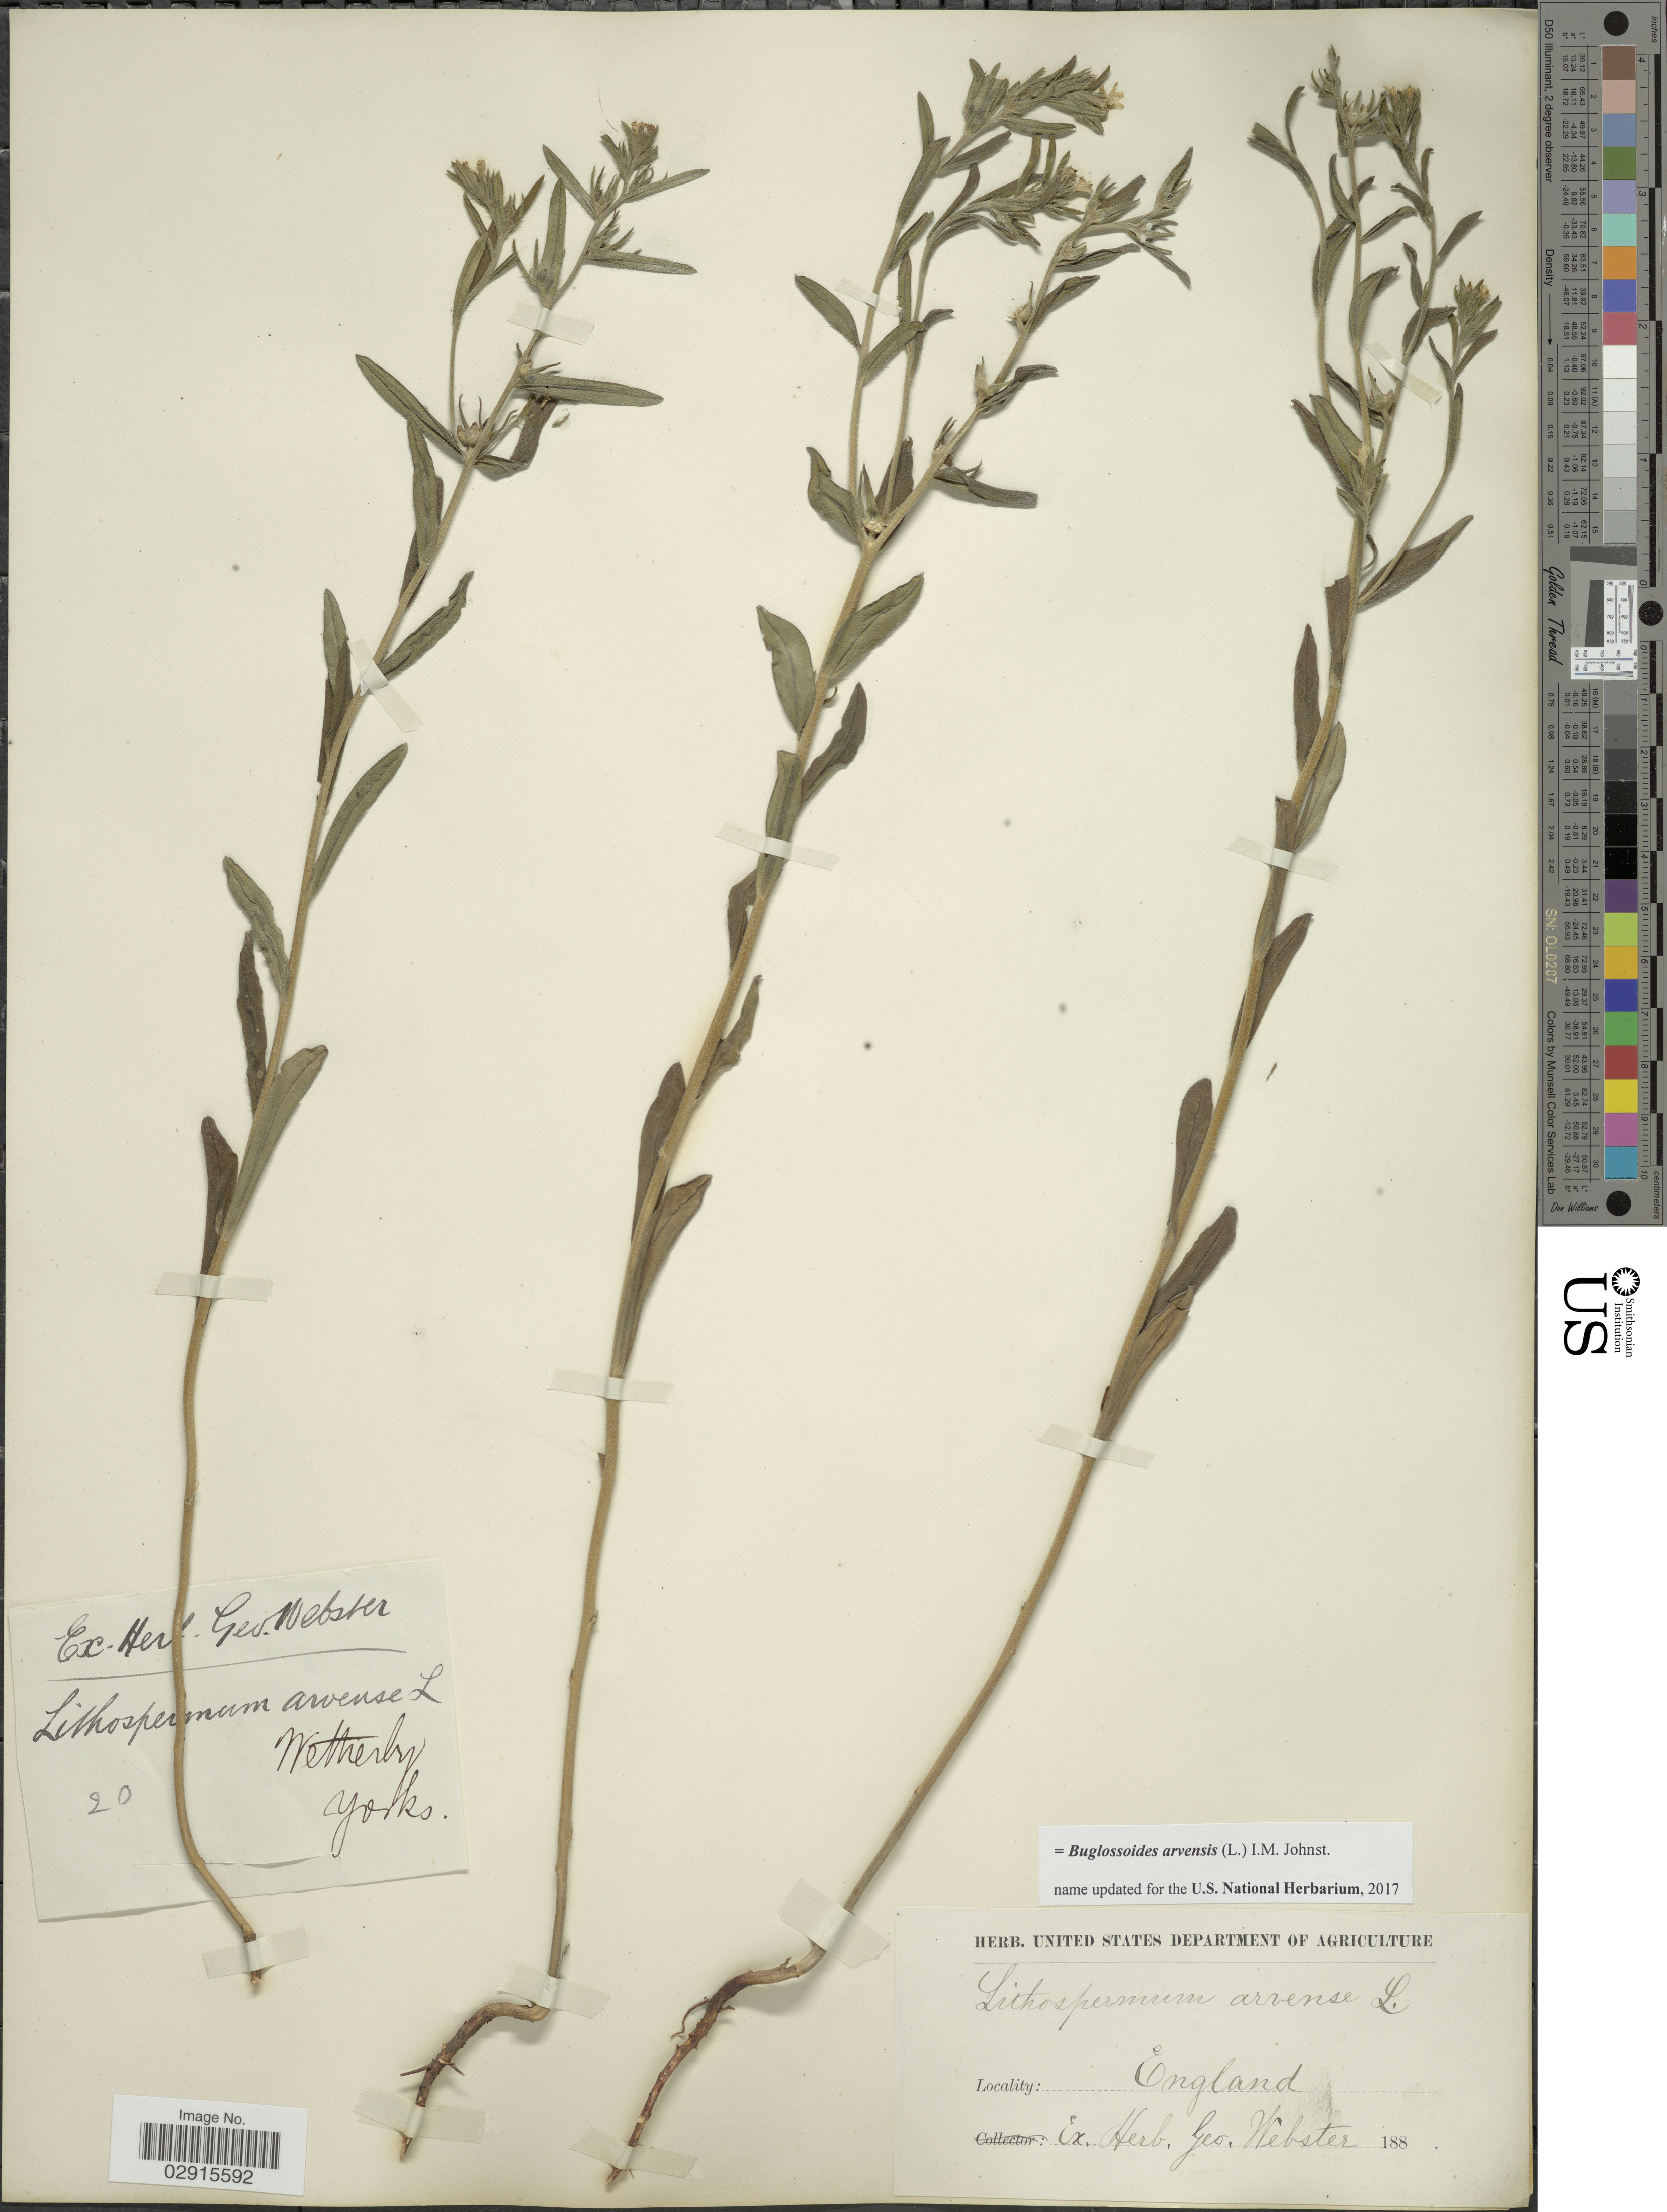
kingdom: Plantae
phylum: Tracheophyta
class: Magnoliopsida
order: Boraginales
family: Boraginaceae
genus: Buglossoides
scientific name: Buglossoides arvensis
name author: (L.) I.M. Johnst.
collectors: ex herb. Geo. Webster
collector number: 20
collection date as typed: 188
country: United Kingdom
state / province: England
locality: Wetherby Yorks.